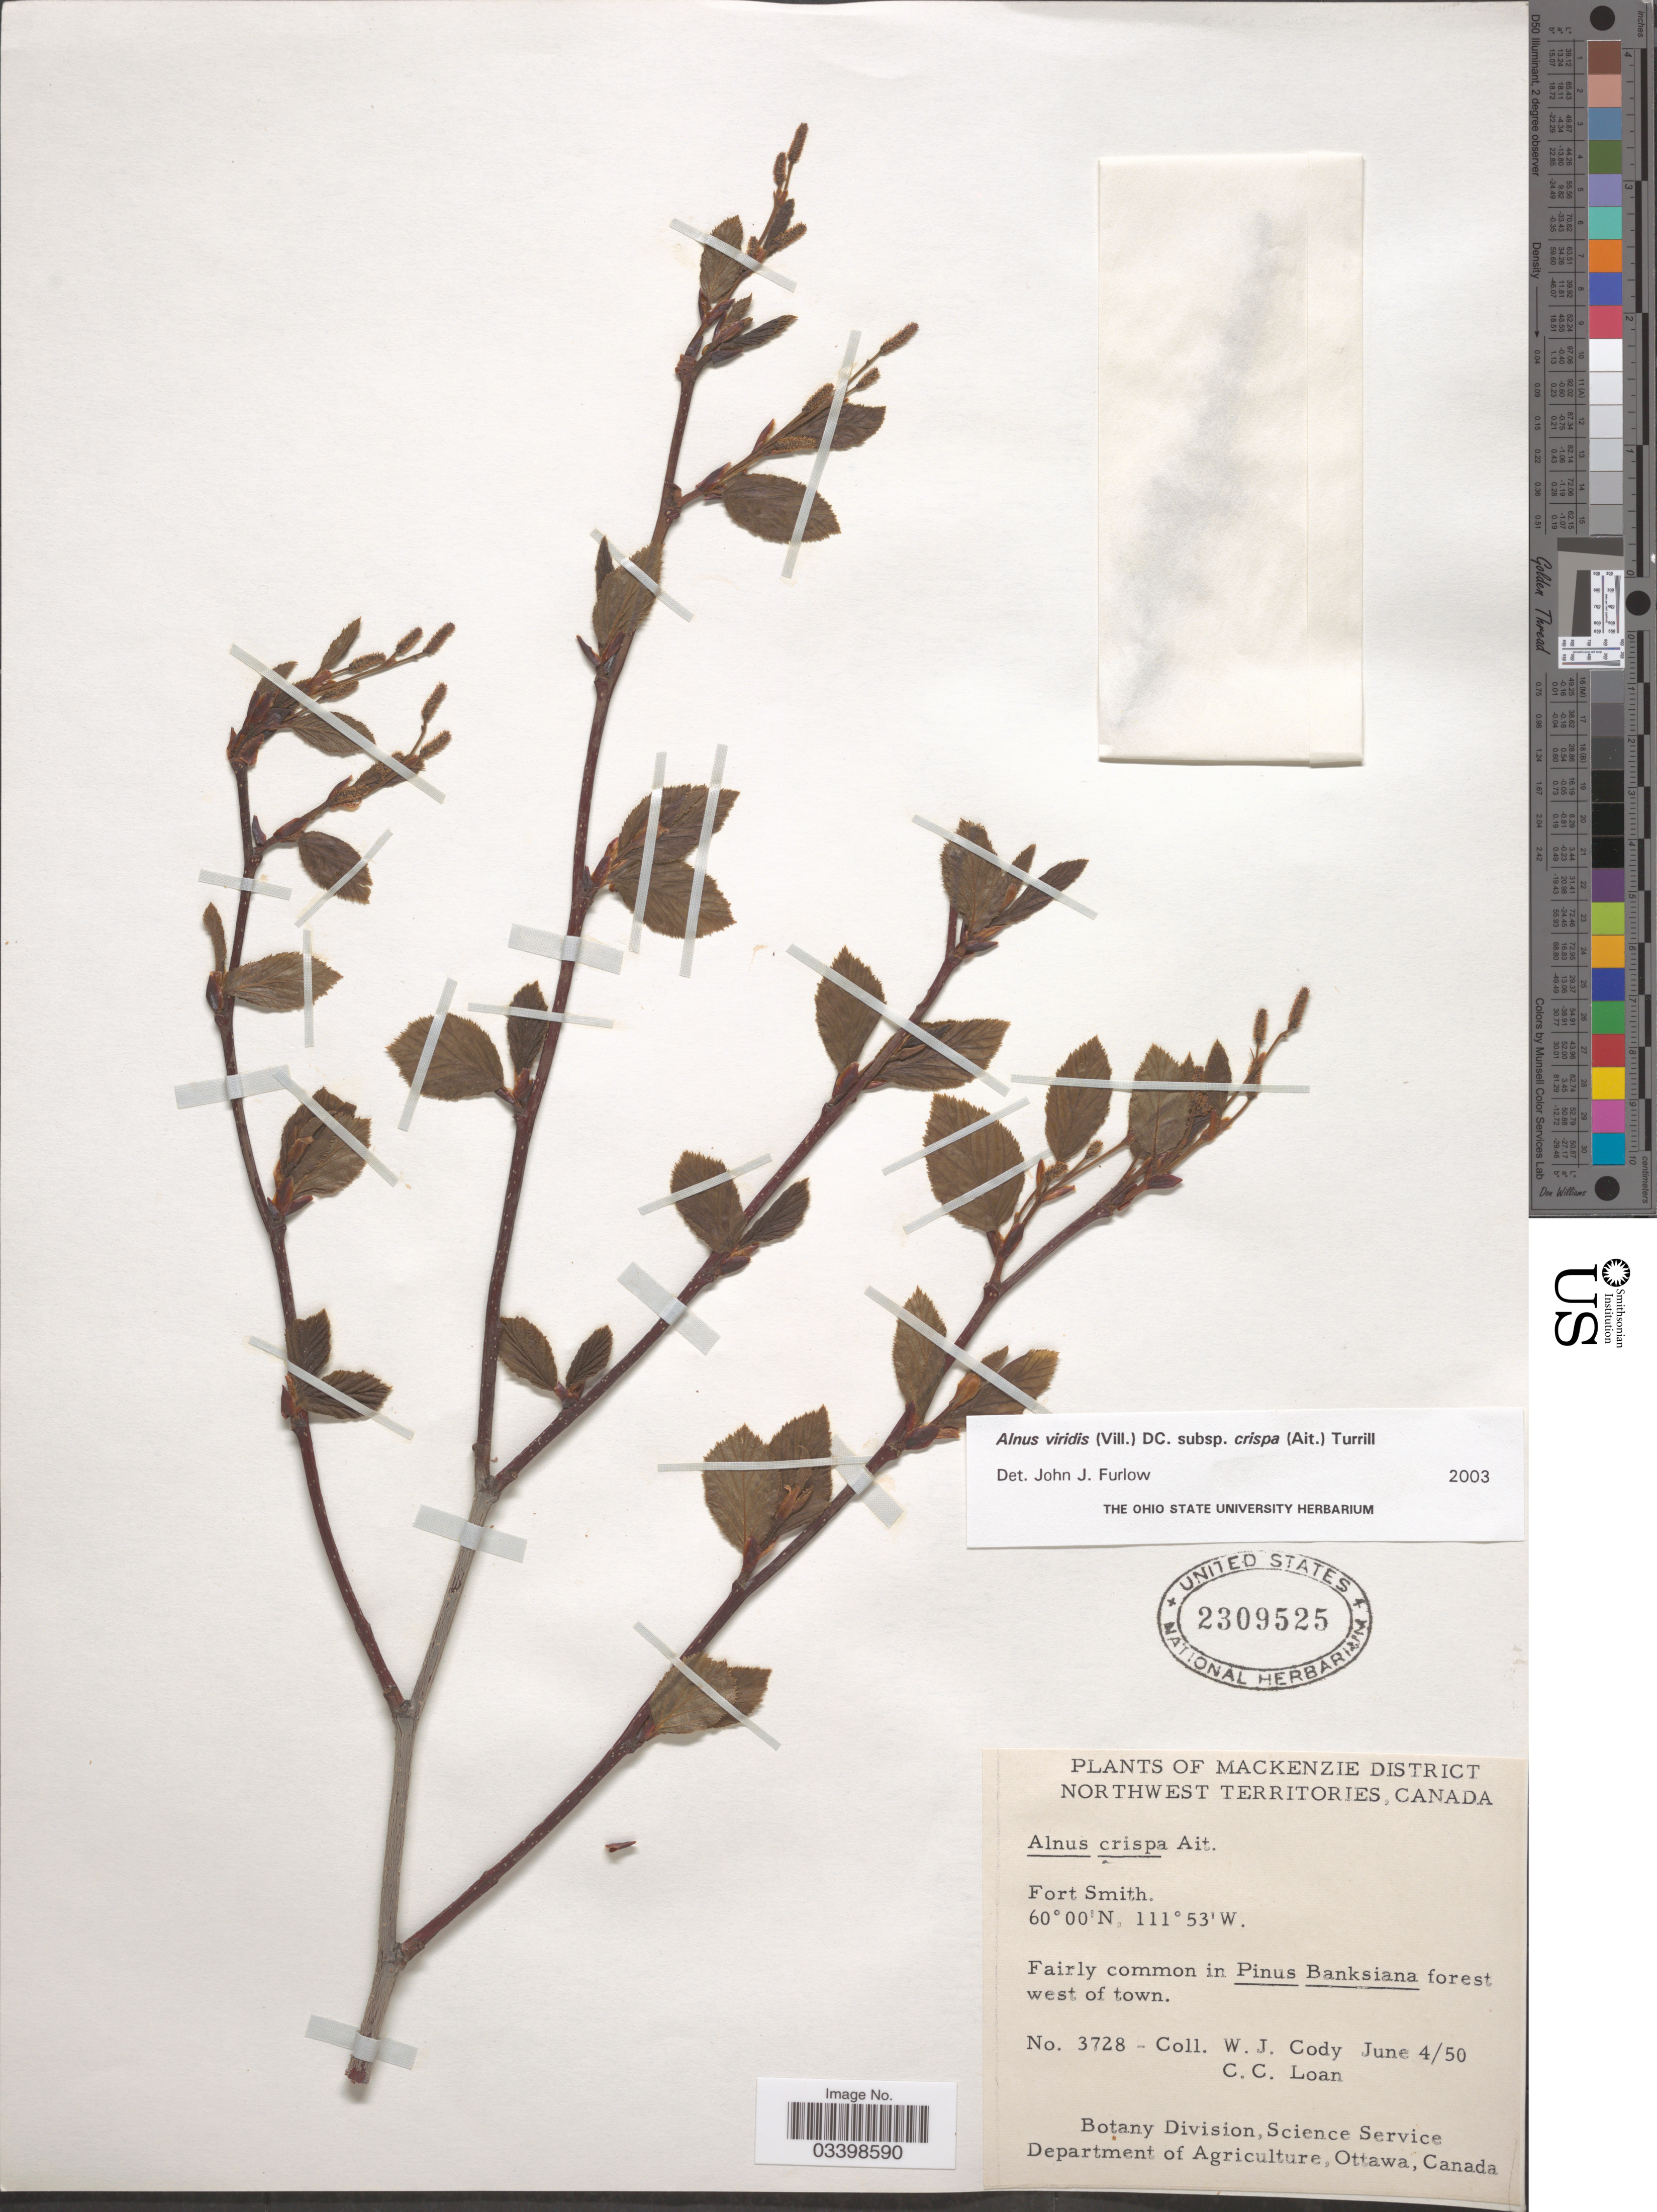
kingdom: Plantae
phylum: Tracheophyta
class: Magnoliopsida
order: Fagales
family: Betulaceae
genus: Alnus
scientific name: Alnus viridis subsp. crispa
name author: (Aiton) Turrill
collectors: W. Cody & C. Loan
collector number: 3728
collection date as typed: Transcribed d/m/y: 4/6/50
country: Canada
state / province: Northwest Territories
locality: Mackenzie District. Fort Smith.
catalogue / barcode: US 2309525